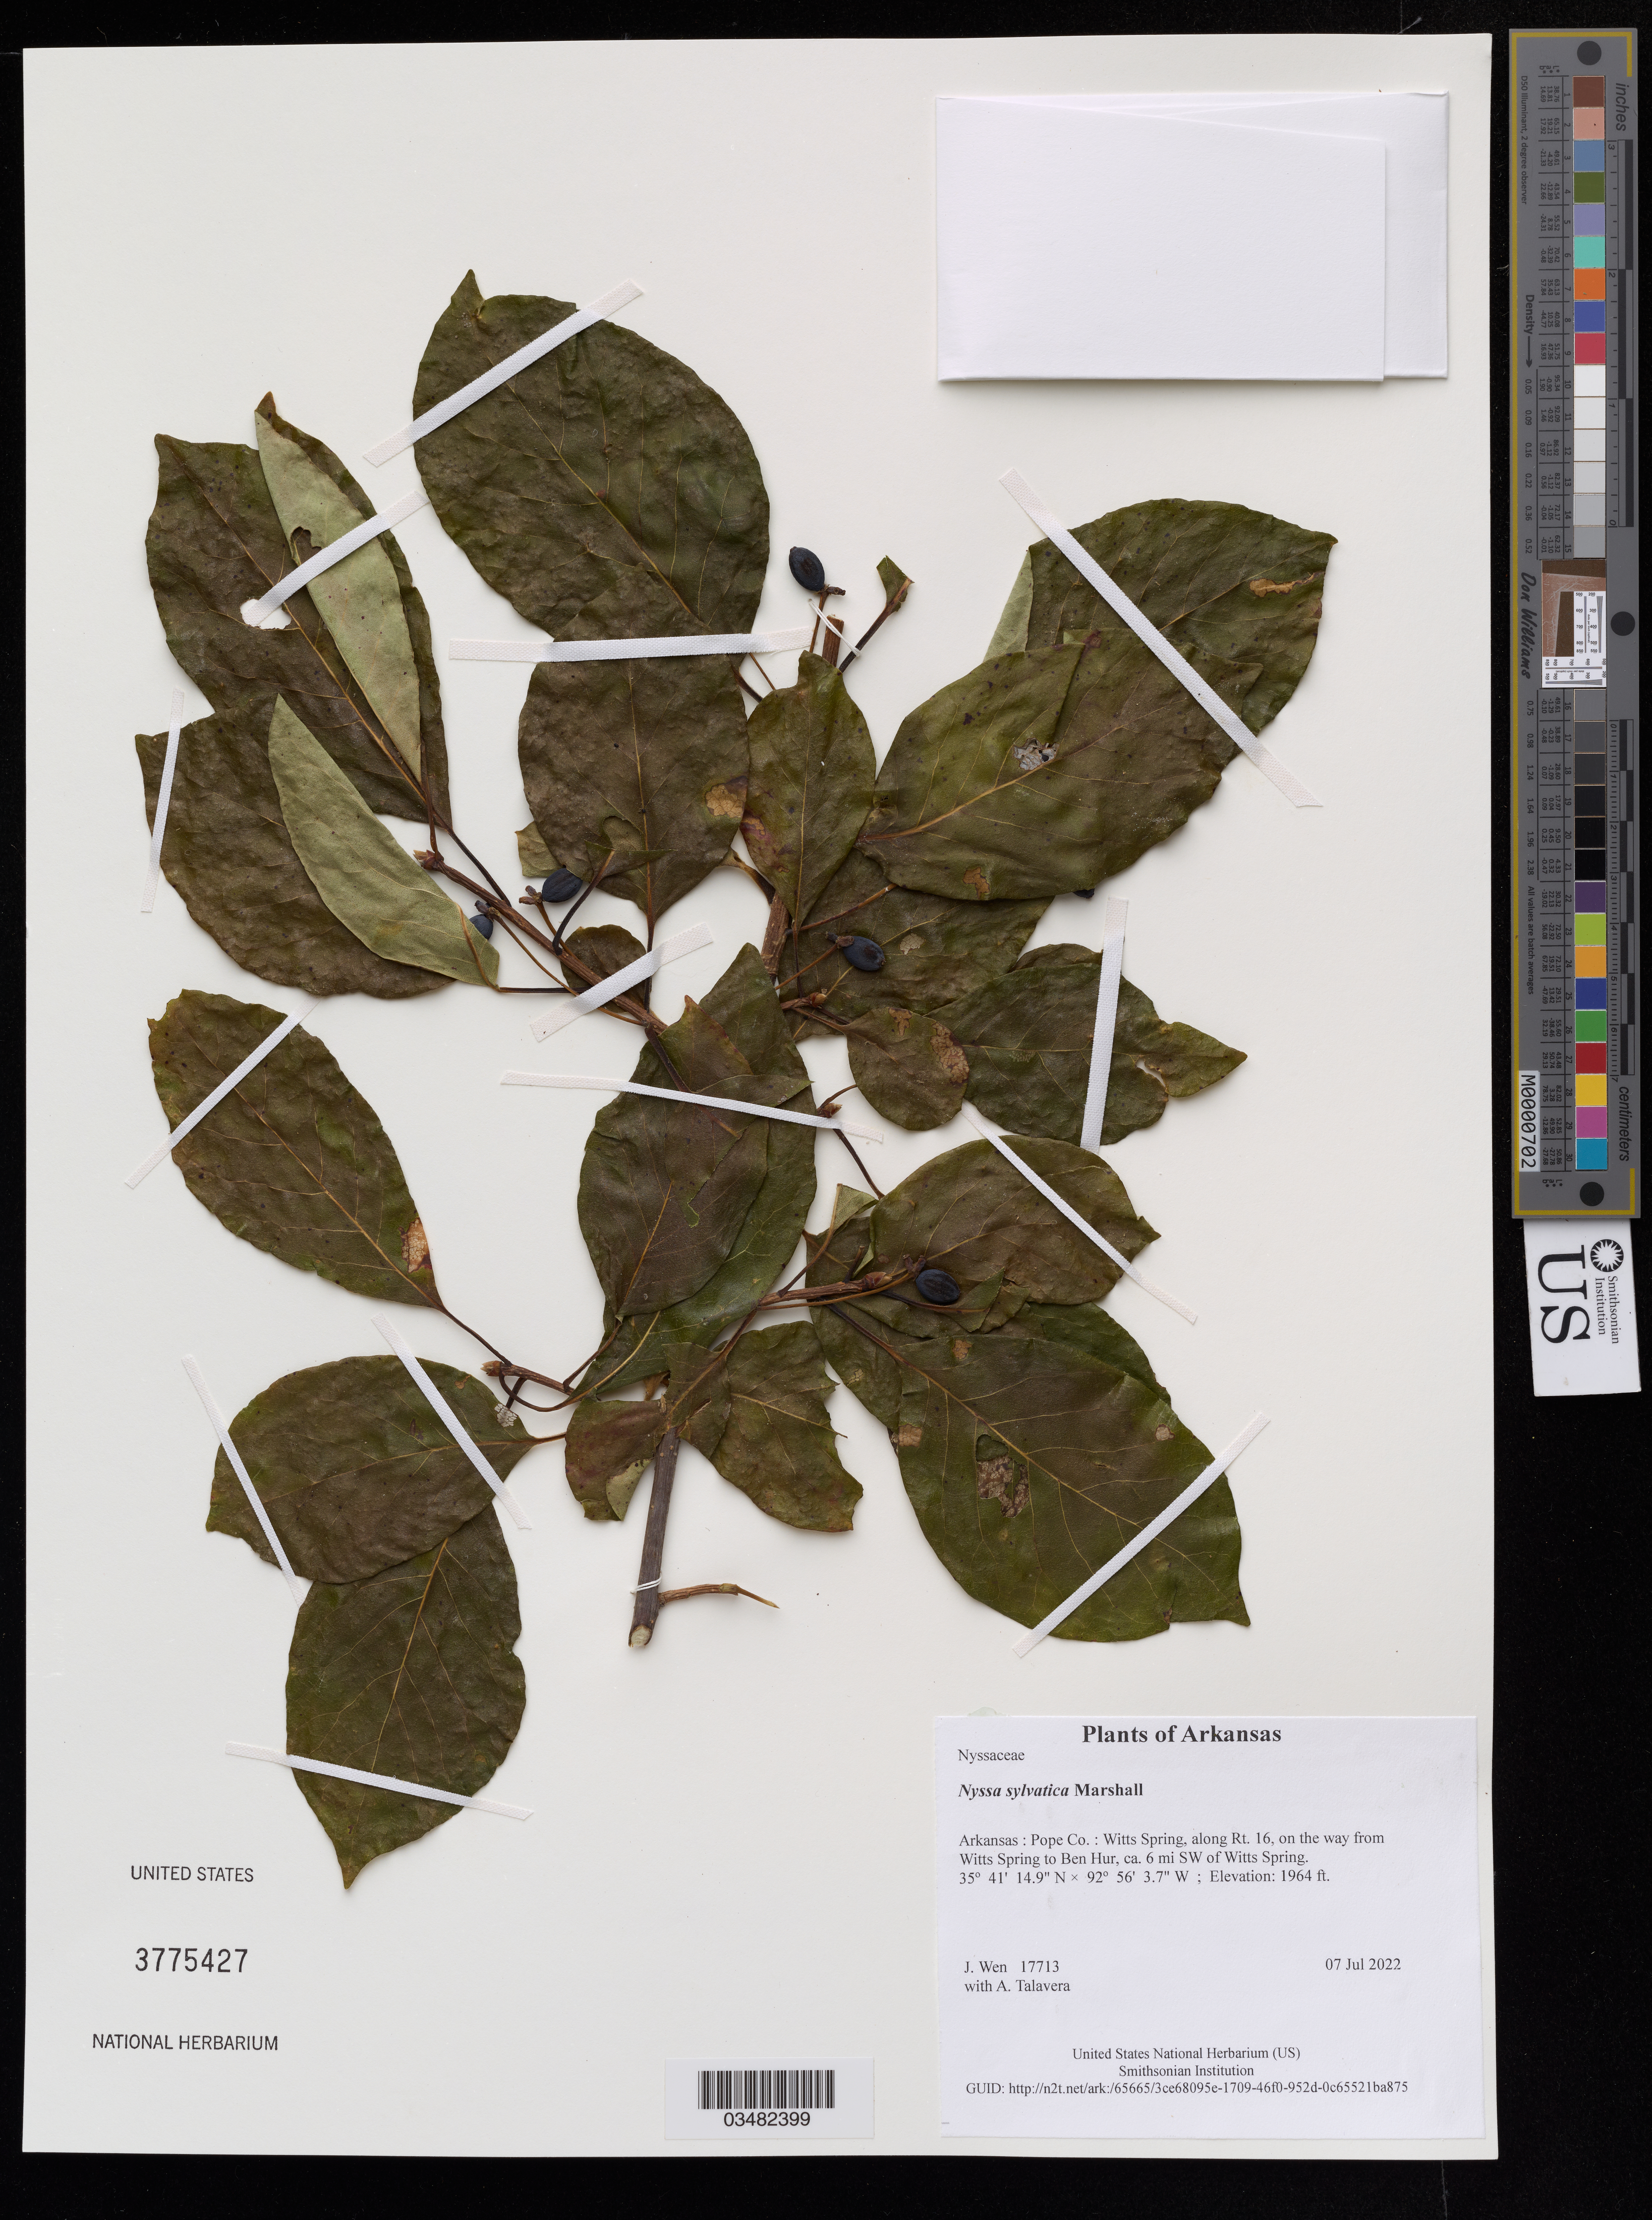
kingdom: Plantae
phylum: Tracheophyta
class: Magnoliopsida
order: Cornales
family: Nyssaceae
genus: Nyssa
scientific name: Nyssa sylvatica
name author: Marshall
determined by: Wen, Jun, (BOT), Smithsonian Institution - National Museum of Natural History (UNITED STATES)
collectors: J. Wen & A. Talavera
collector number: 17713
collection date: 2022-07-07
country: United States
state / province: Arkansas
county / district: Pope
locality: Witts Spring, along Rt. 16, on the way from Witts Spring to Ben Hur, ca. 6 mi SW of Witts Spring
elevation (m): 599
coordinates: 35 41.248 N, 92 56.062 W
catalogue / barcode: US 3775427